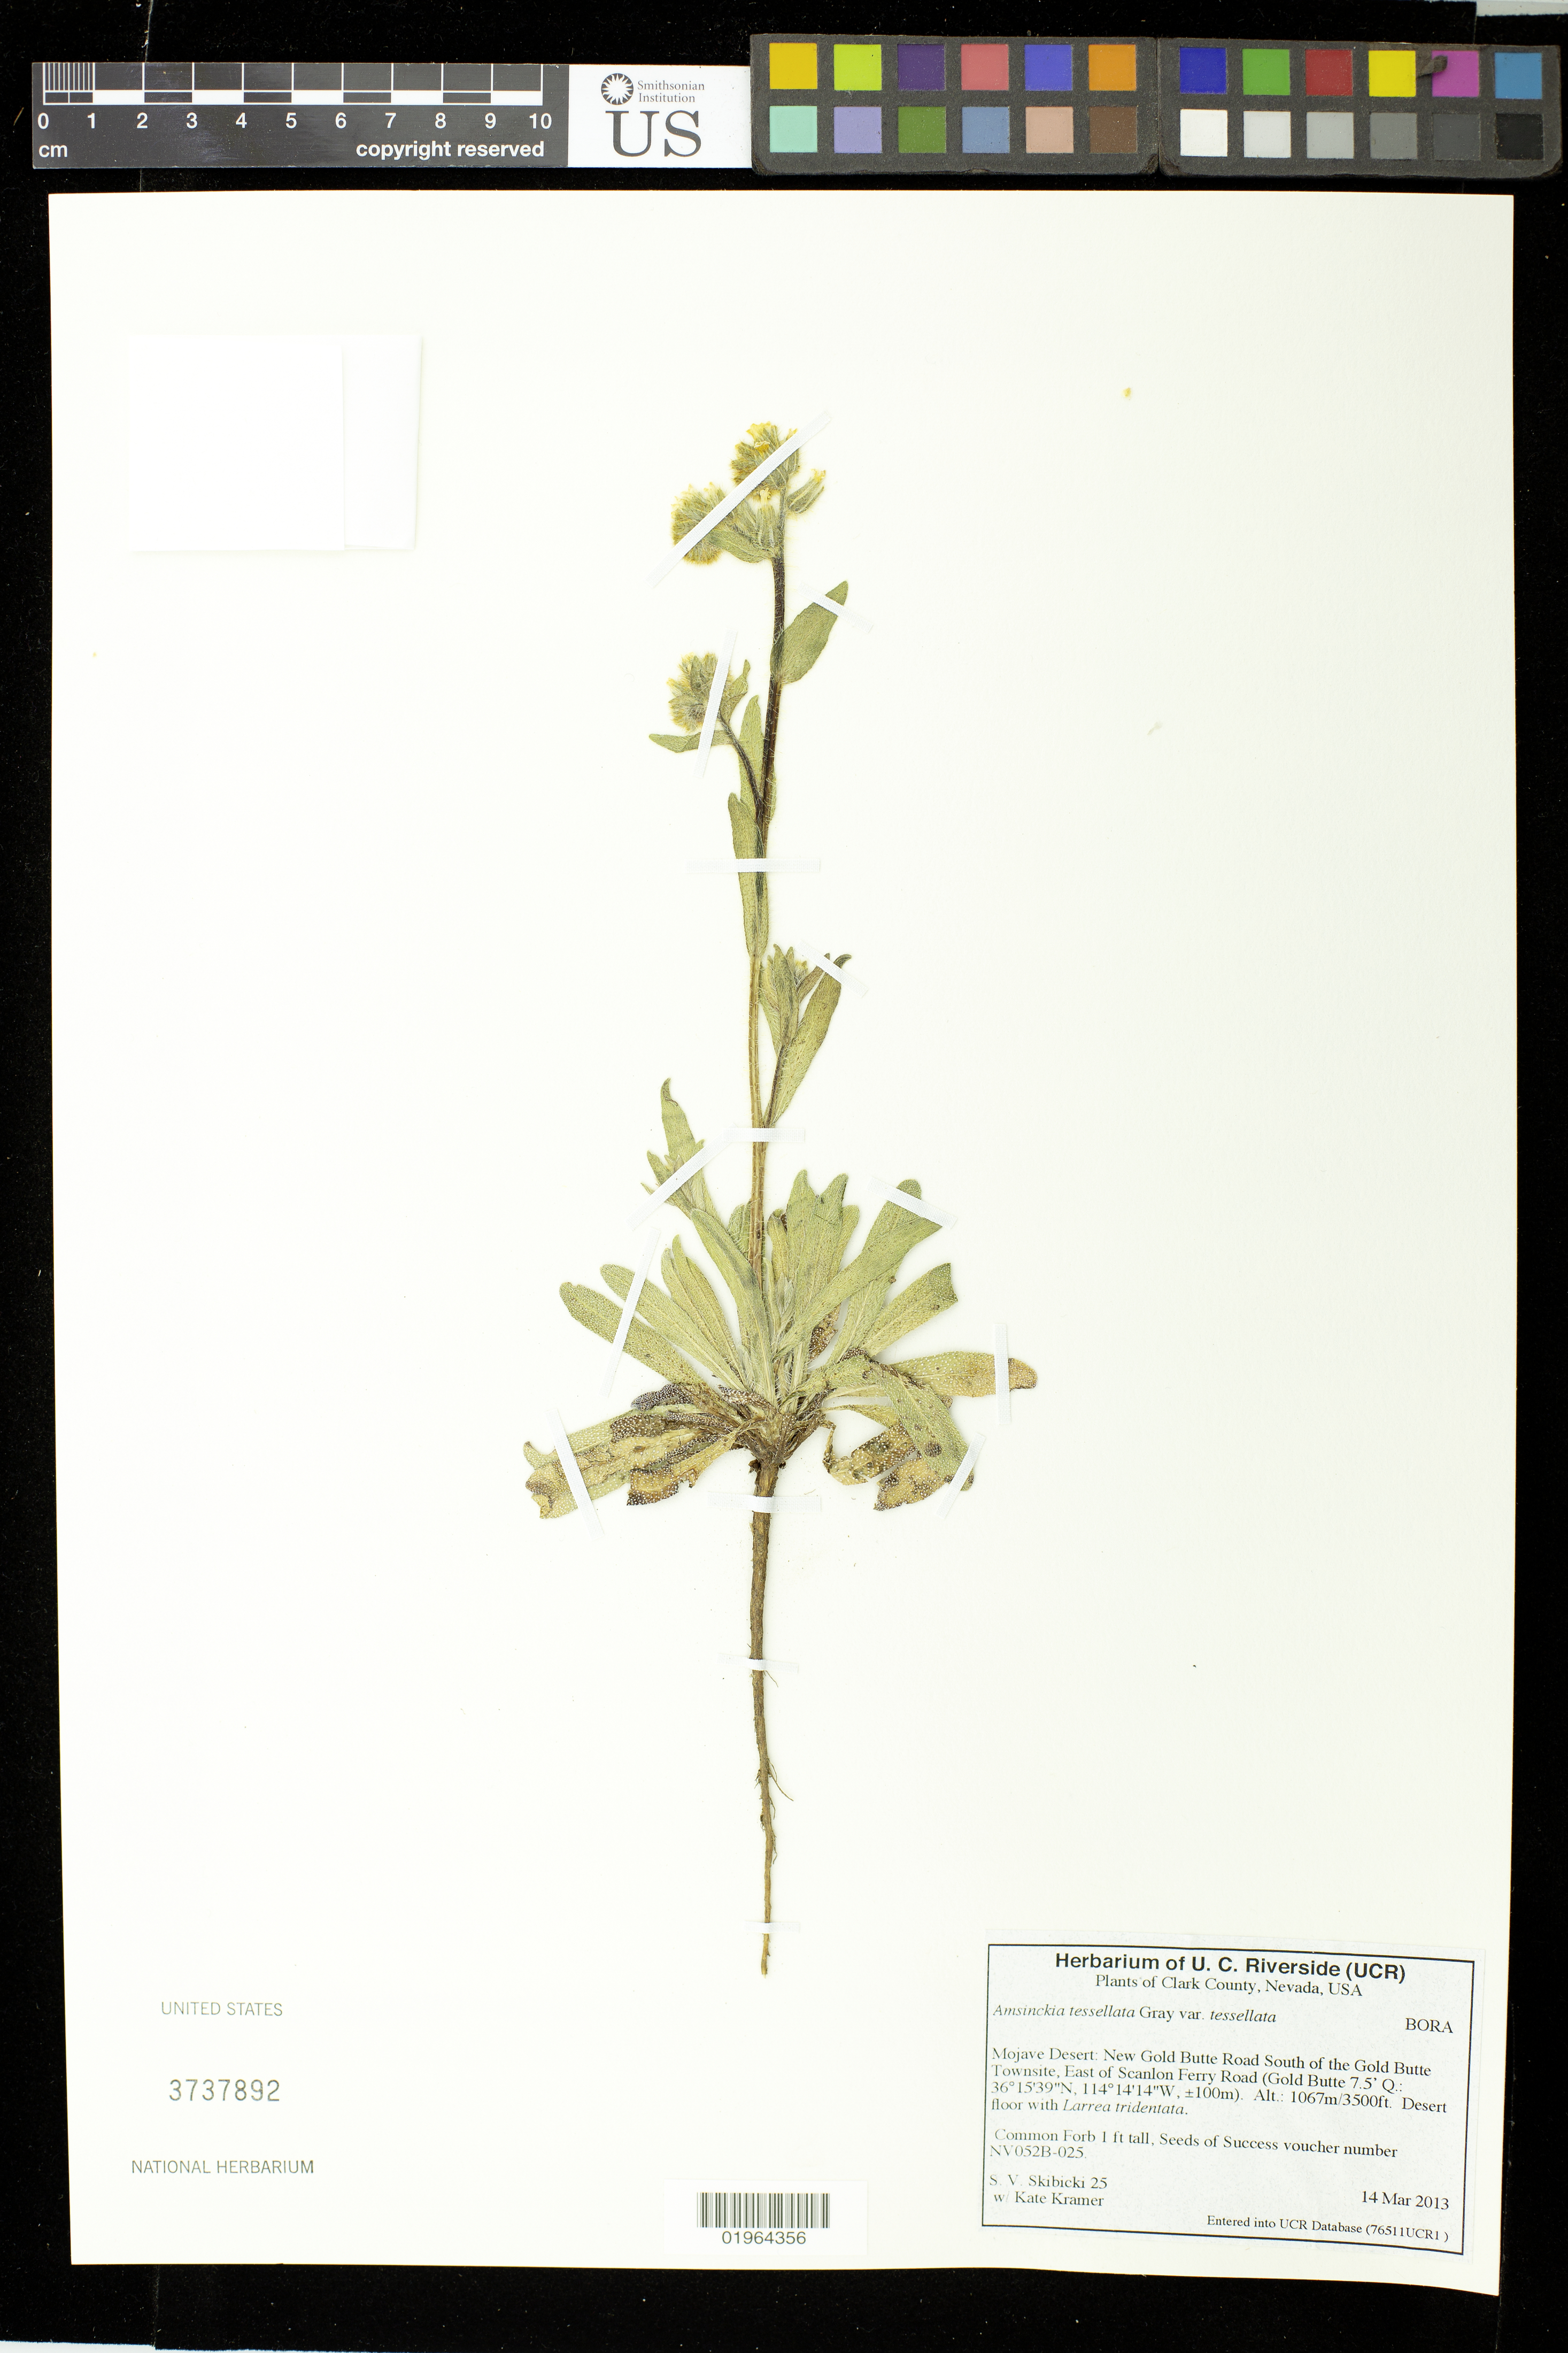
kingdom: Plantae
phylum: Tracheophyta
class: Magnoliopsida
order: Boraginales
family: Boraginaceae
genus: Amsinckia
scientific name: Amsinckia tessellata var. tessellata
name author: A. Gray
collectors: S. Skibicki & K. Kramer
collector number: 25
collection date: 2013-03-14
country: United States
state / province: Nevada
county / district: Clark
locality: Mojave Desert, New Gold Butte Road S of the Gold Butte Townsite, E of Scanlon Ferry Road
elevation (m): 1067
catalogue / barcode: US 3737892